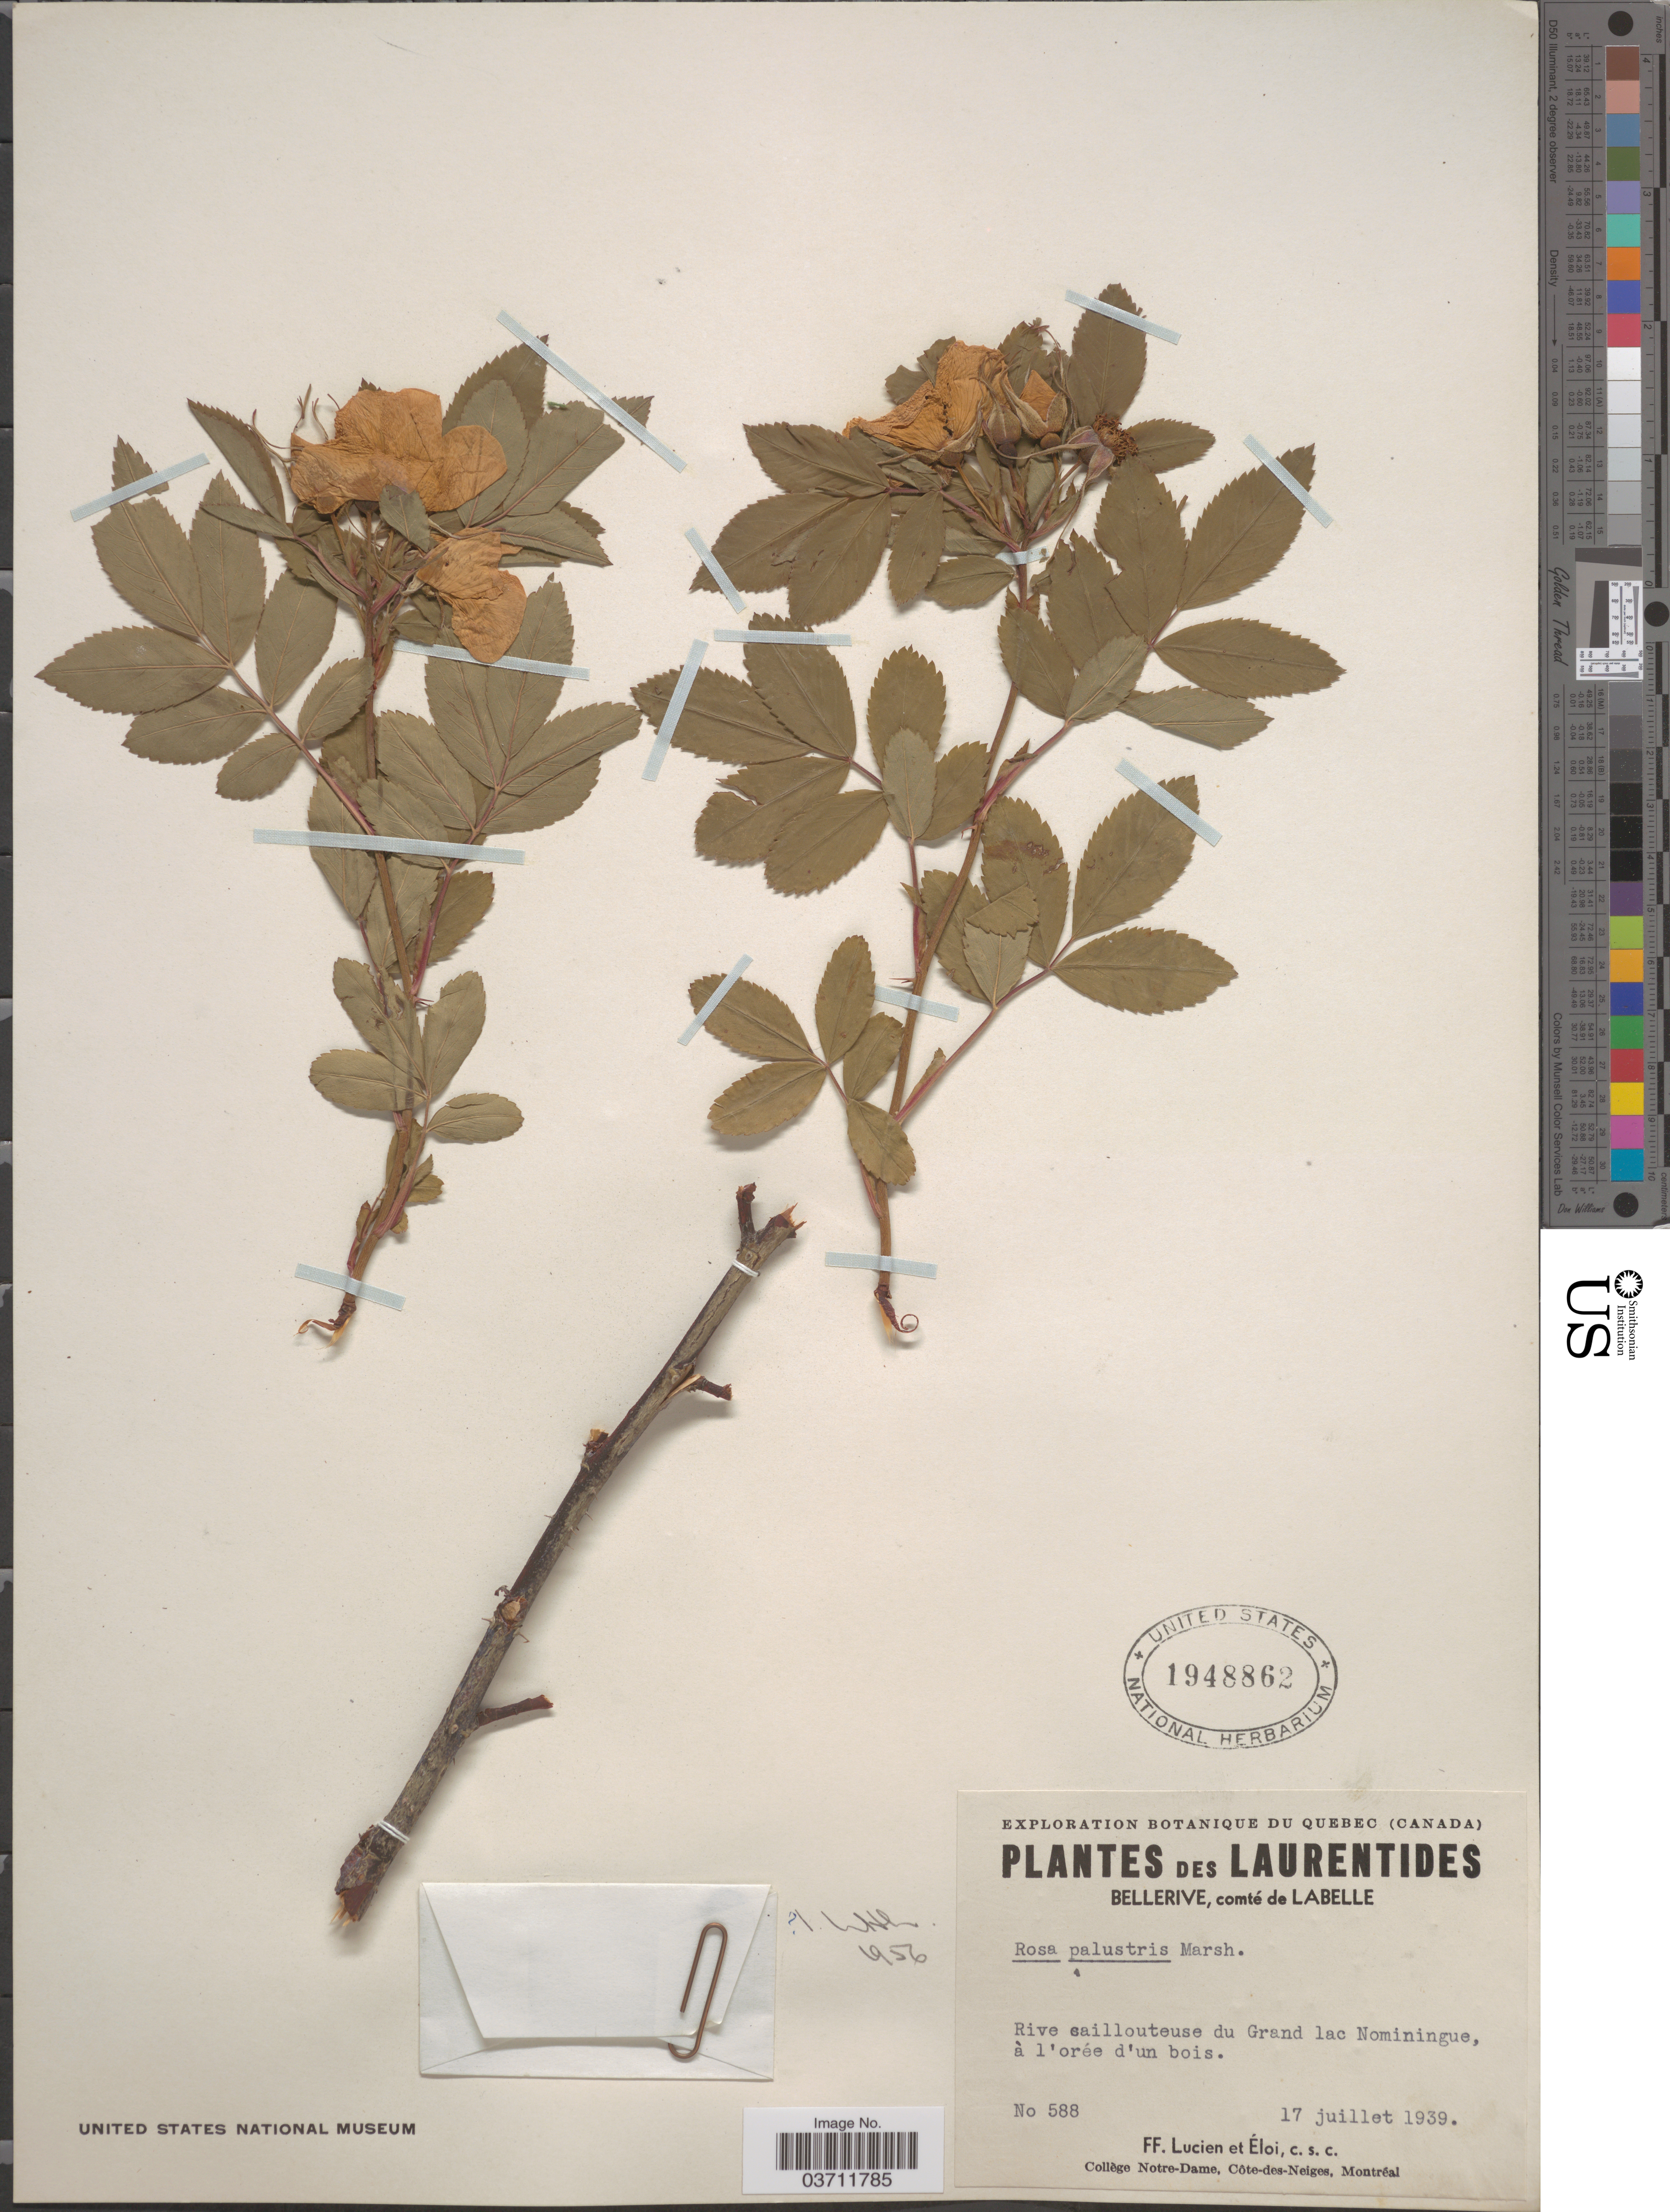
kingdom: Plantae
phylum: Tracheophyta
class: Magnoliopsida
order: Rosales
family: Rosaceae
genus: Rosa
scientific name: Rosa palustris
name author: Marshall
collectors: F. Lucien & Éloi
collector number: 588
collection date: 1939-07-17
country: Canada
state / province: Quebec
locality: Laurentides. Bellerive, comté de Labelle. Rive saillouteuse du Grand lac Nominingue, à l'orée d'un bois.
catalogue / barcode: US 1948862